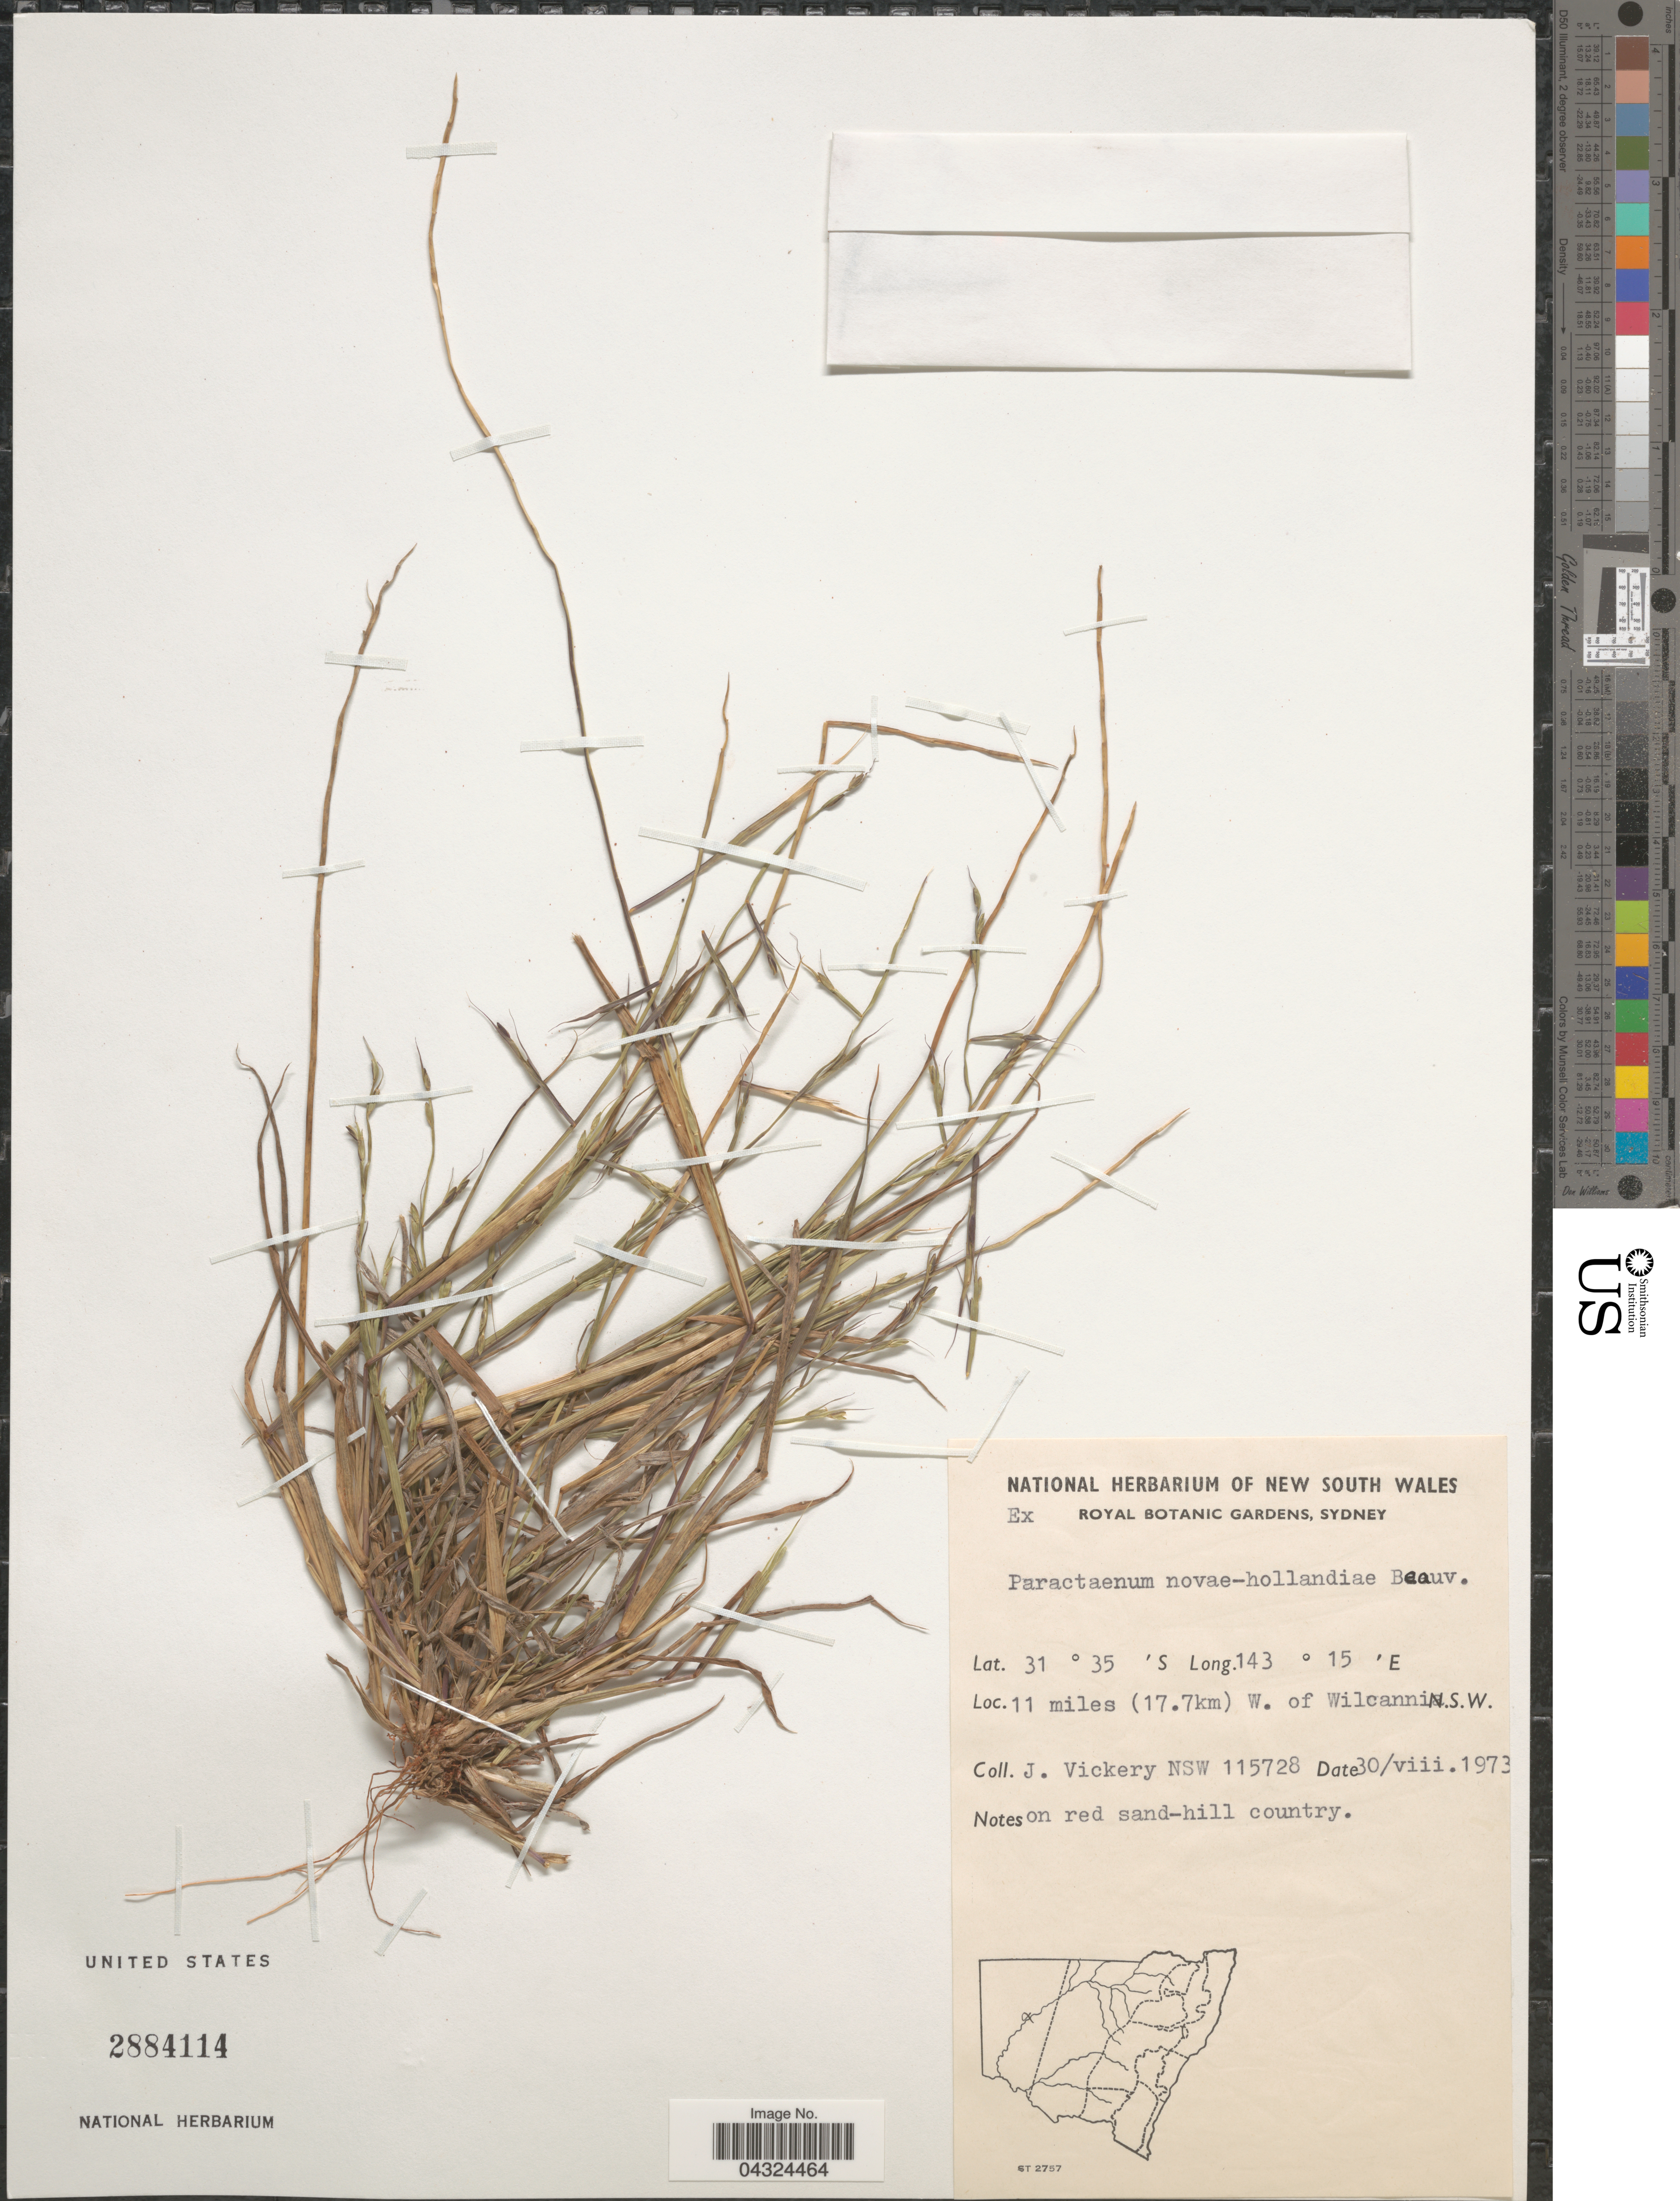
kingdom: Plantae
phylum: Tracheophyta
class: Liliopsida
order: Poales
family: Poaceae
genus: Paractaenum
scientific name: Paractaenum novae-hollandiae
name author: P. Beauv.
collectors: J. Vickery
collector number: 115728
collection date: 1973-08-30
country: Australia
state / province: New South Wales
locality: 11 miles (17.7km) W. of Wilcannia.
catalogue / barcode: US 2884114